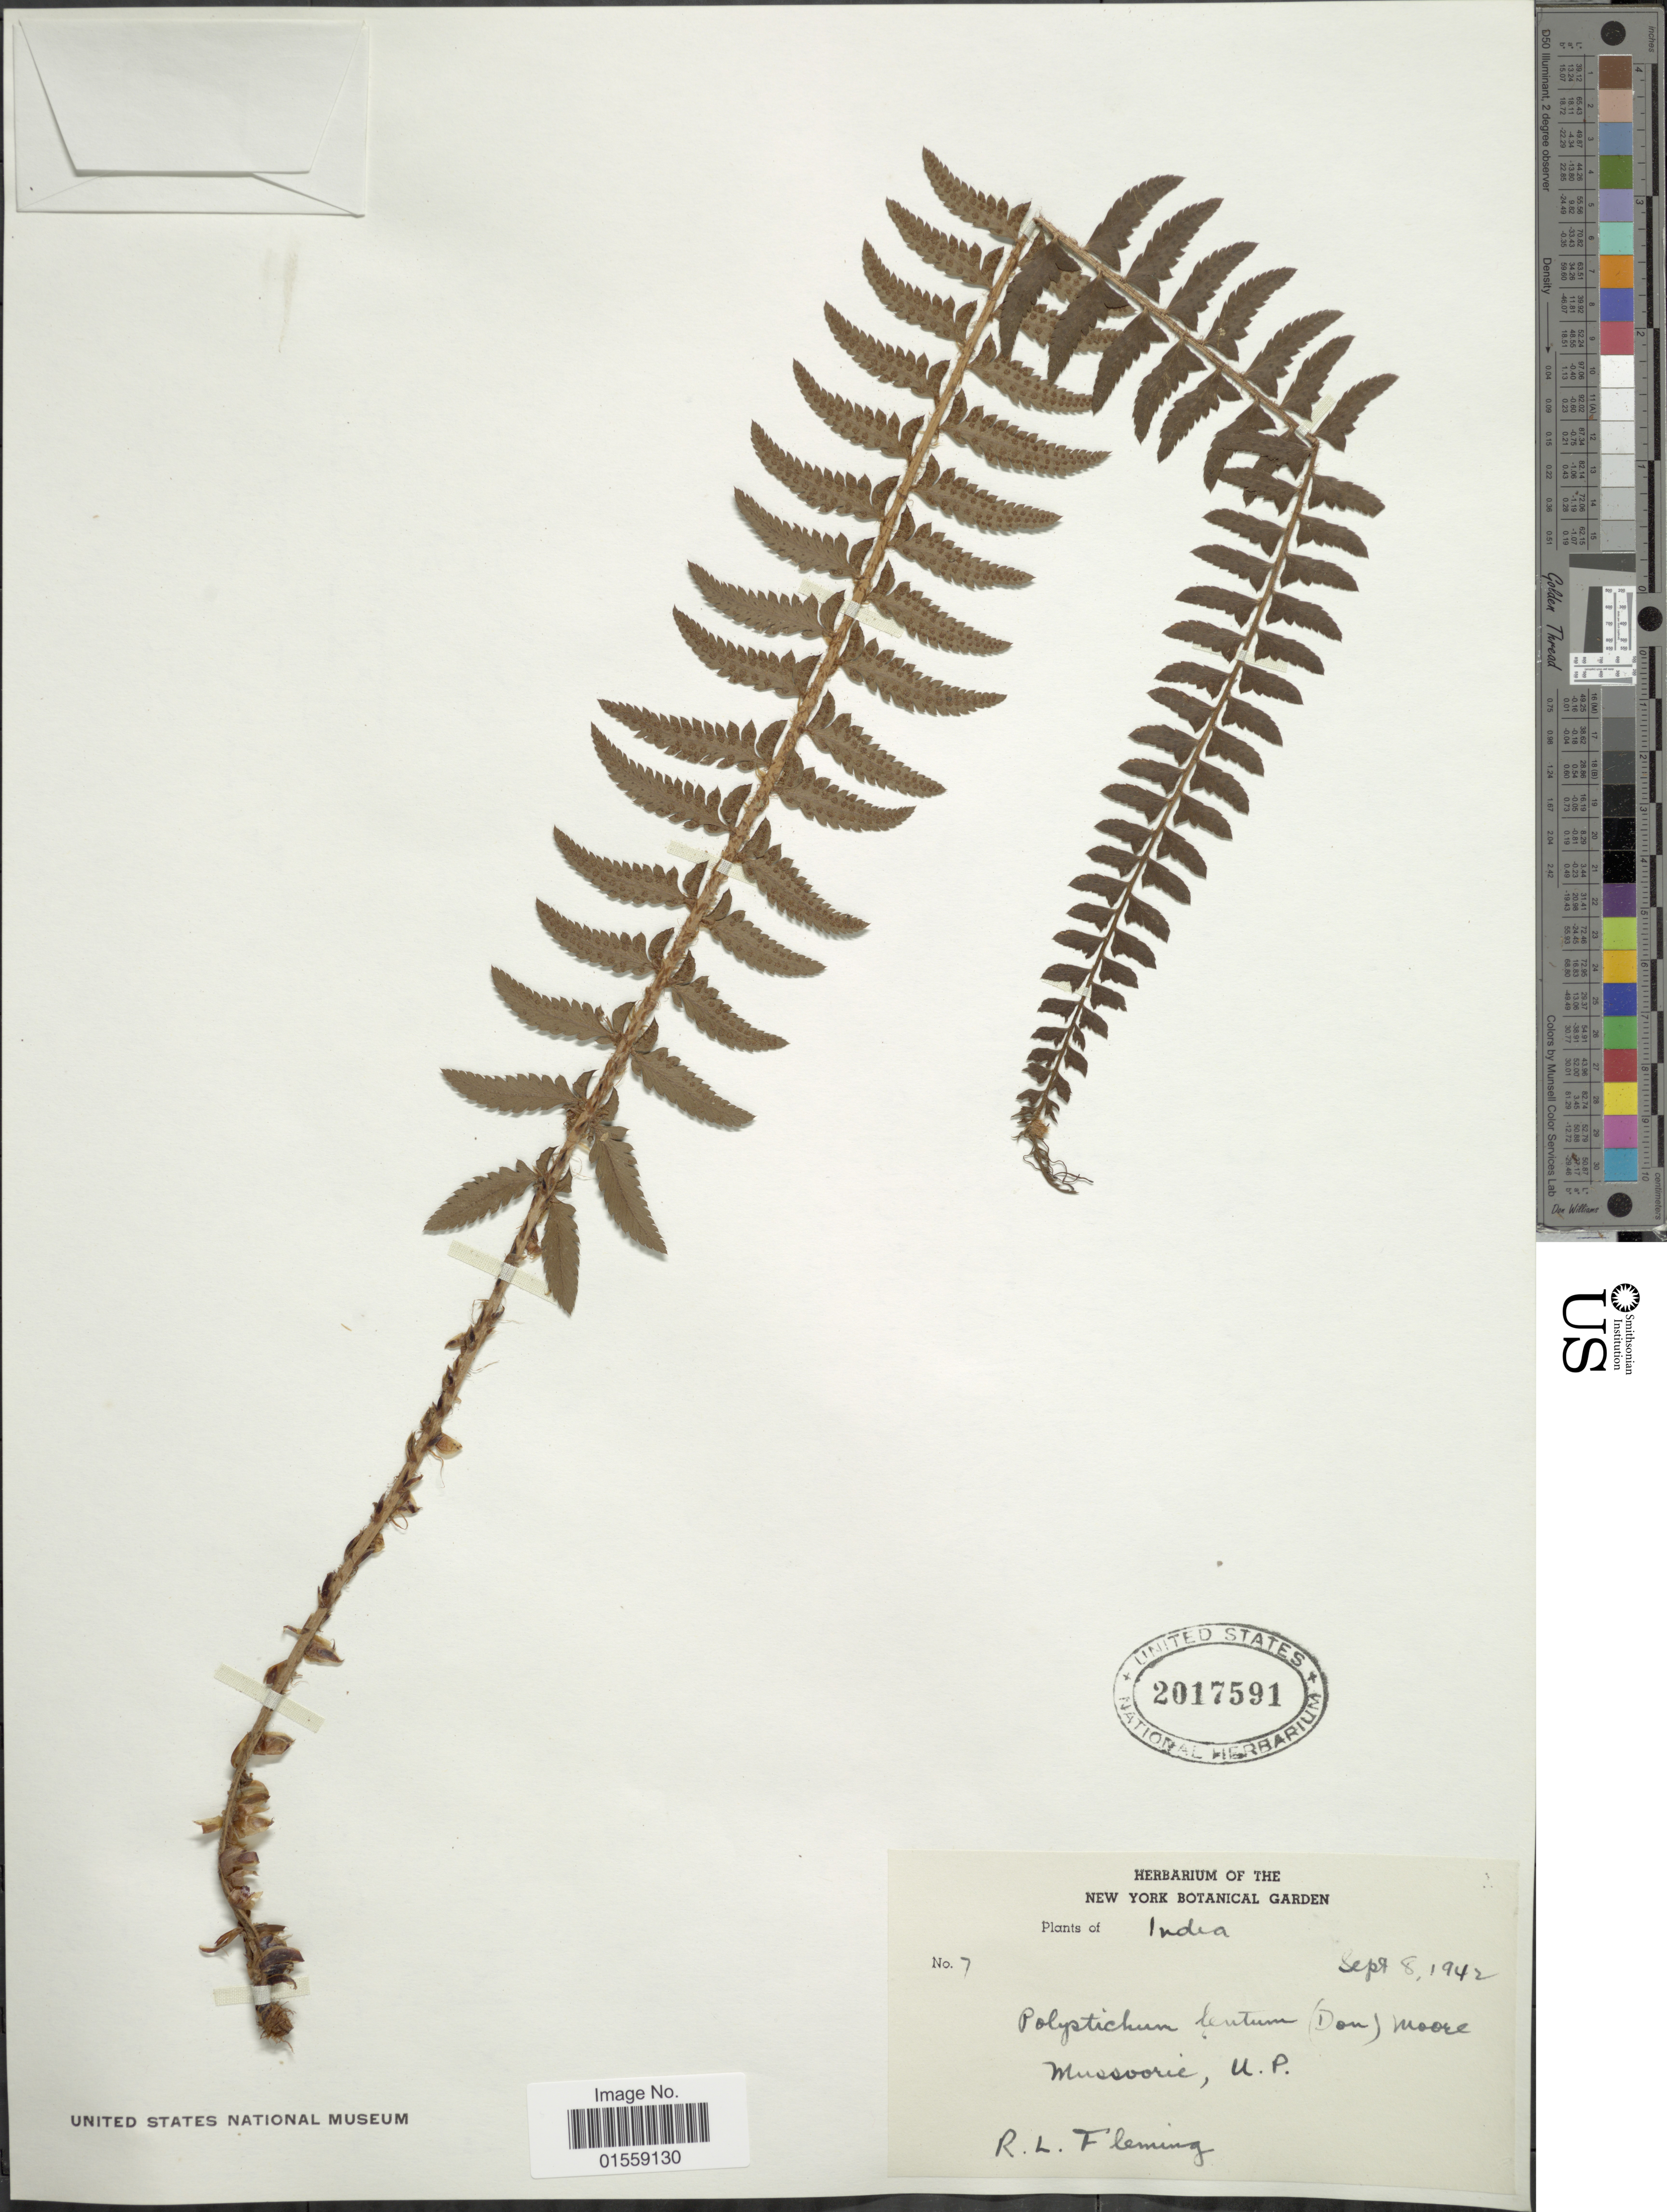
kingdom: Plantae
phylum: Tracheophyta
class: Polypodiopsida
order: Polypodiales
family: Dryopteridaceae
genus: Polystichum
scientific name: Polystichum lentum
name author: (D. Don) T. Moore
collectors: R. Fleming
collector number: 7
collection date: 1942-09-08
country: India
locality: Mussoorie, U. P.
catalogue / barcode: US 2017591